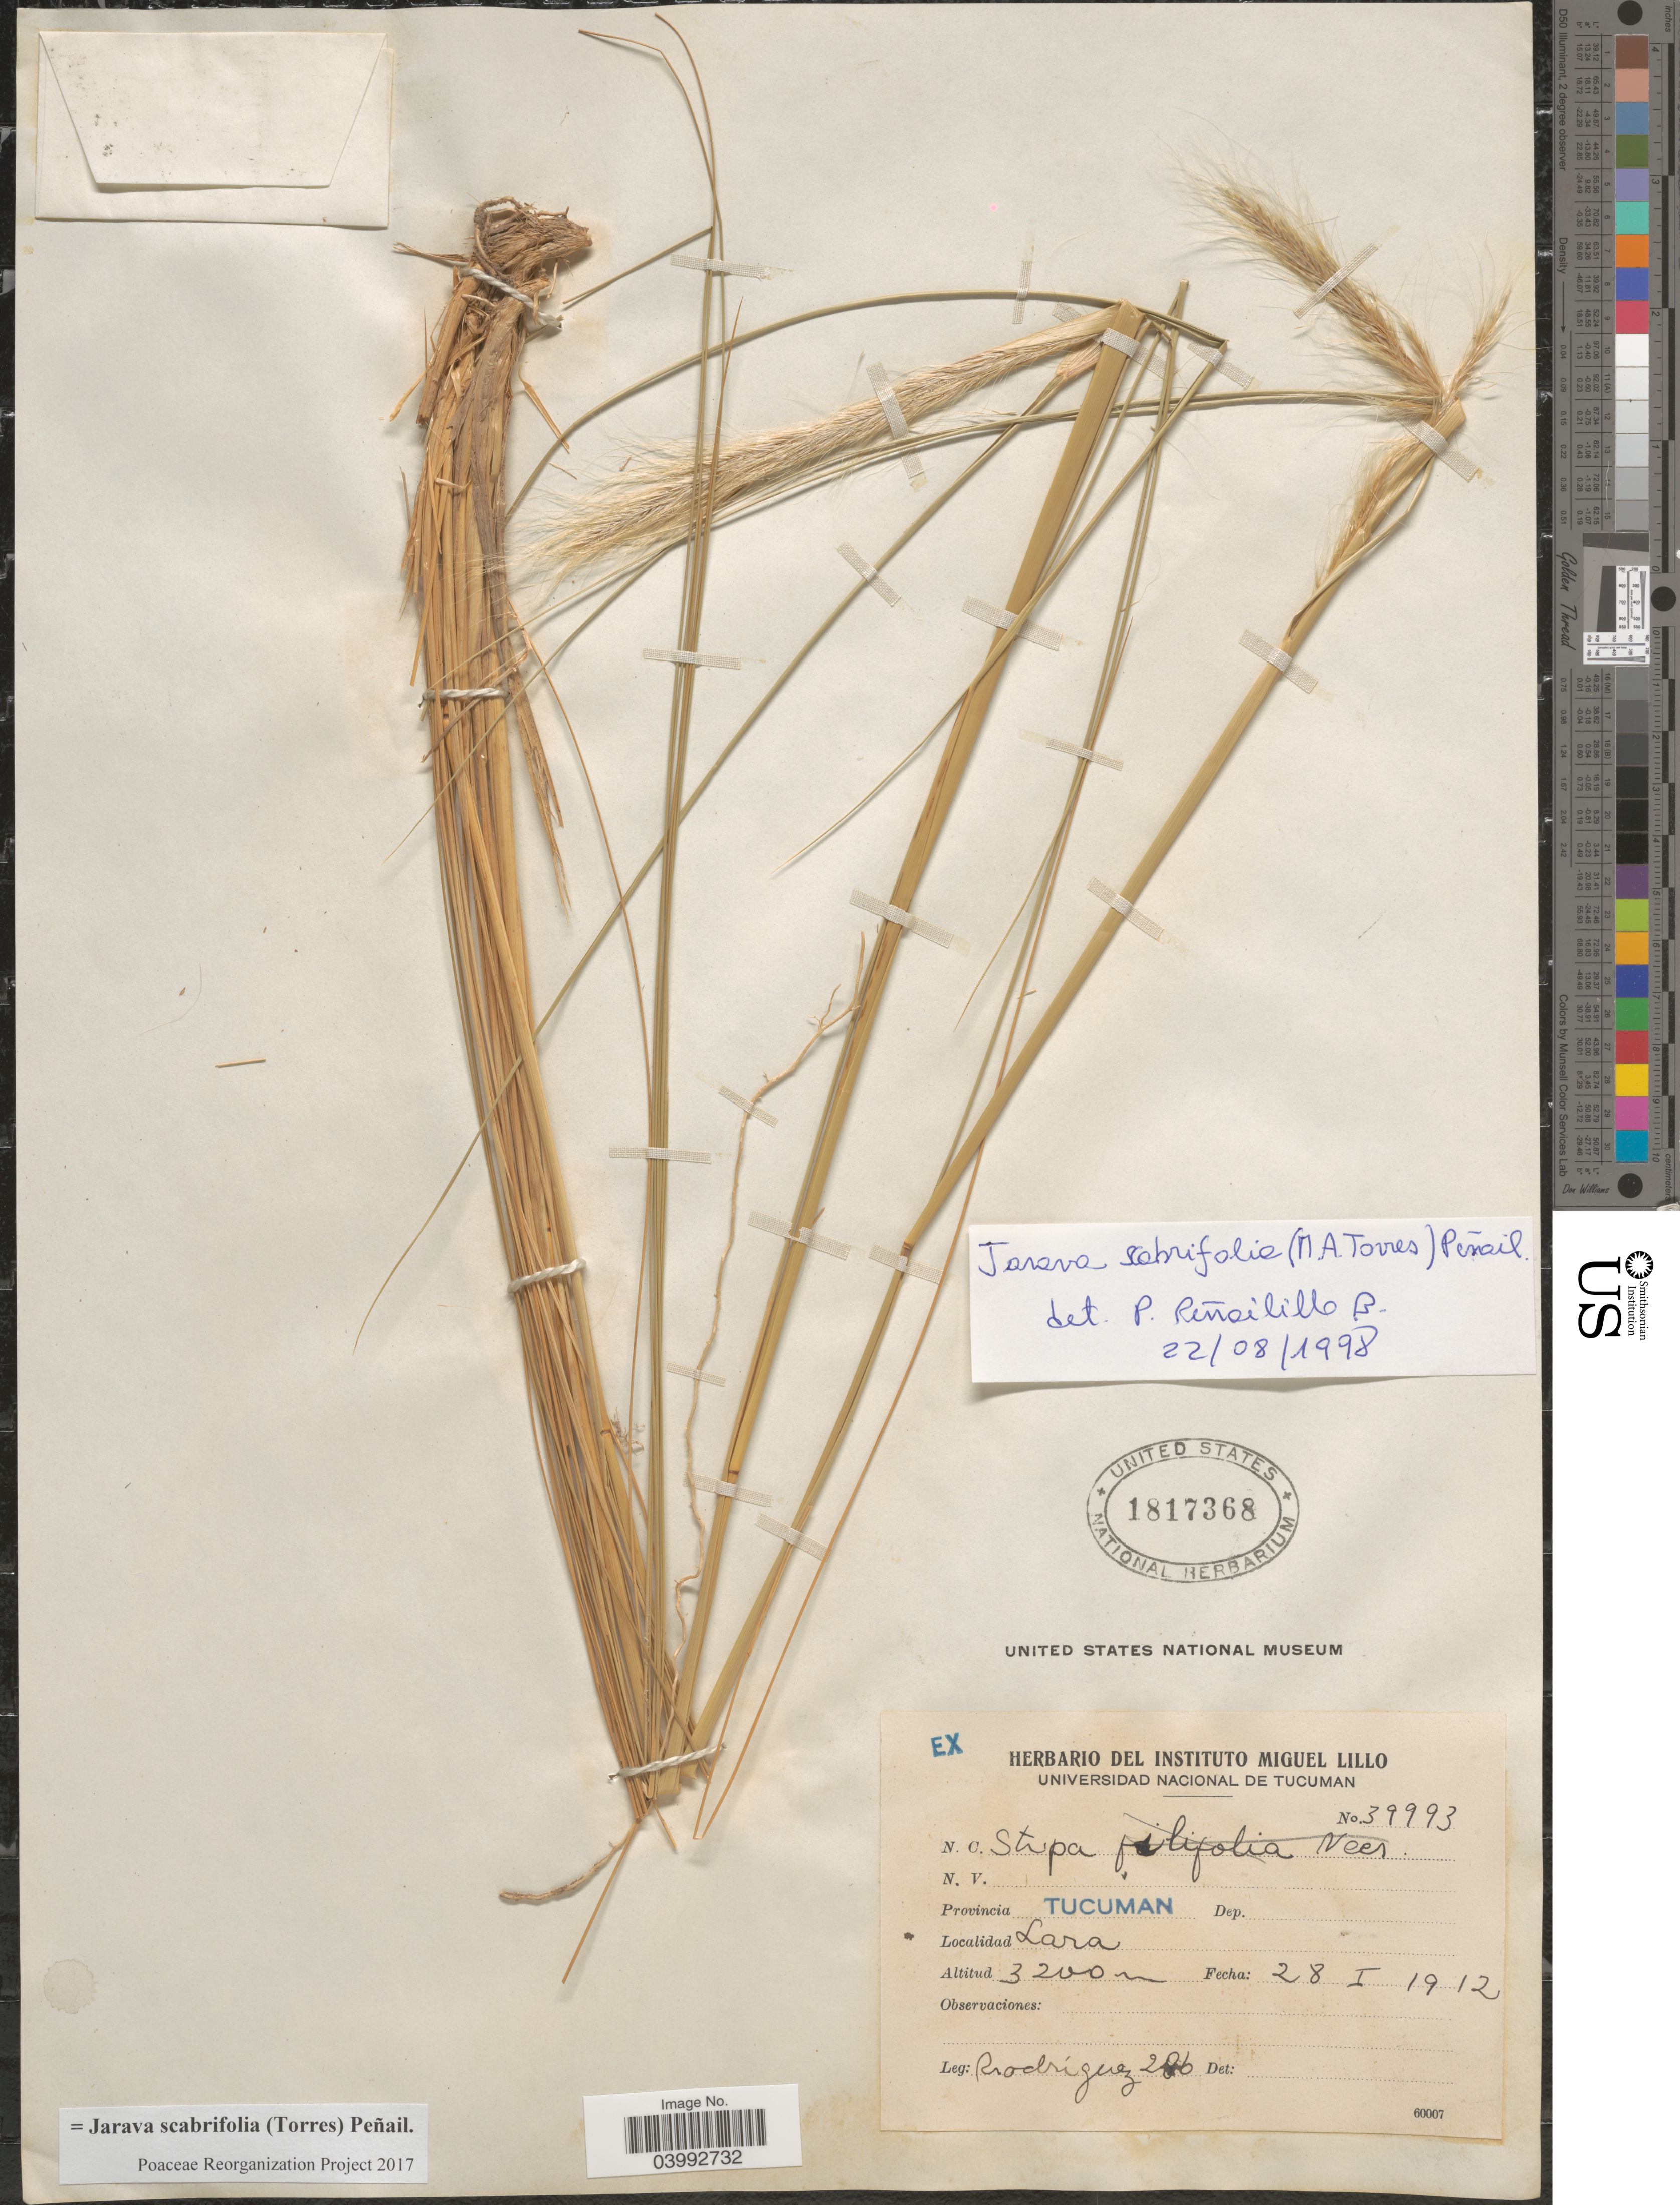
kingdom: Plantae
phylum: Tracheophyta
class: Liliopsida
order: Poales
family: Poaceae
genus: Jarava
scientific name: Jarava scabrifolia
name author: (Torres) Peñail.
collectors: Rodriguez, --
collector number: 206*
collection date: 1912-01-28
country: Argentina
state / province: Tucuman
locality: Lara.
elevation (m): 3200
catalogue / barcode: US 1817368